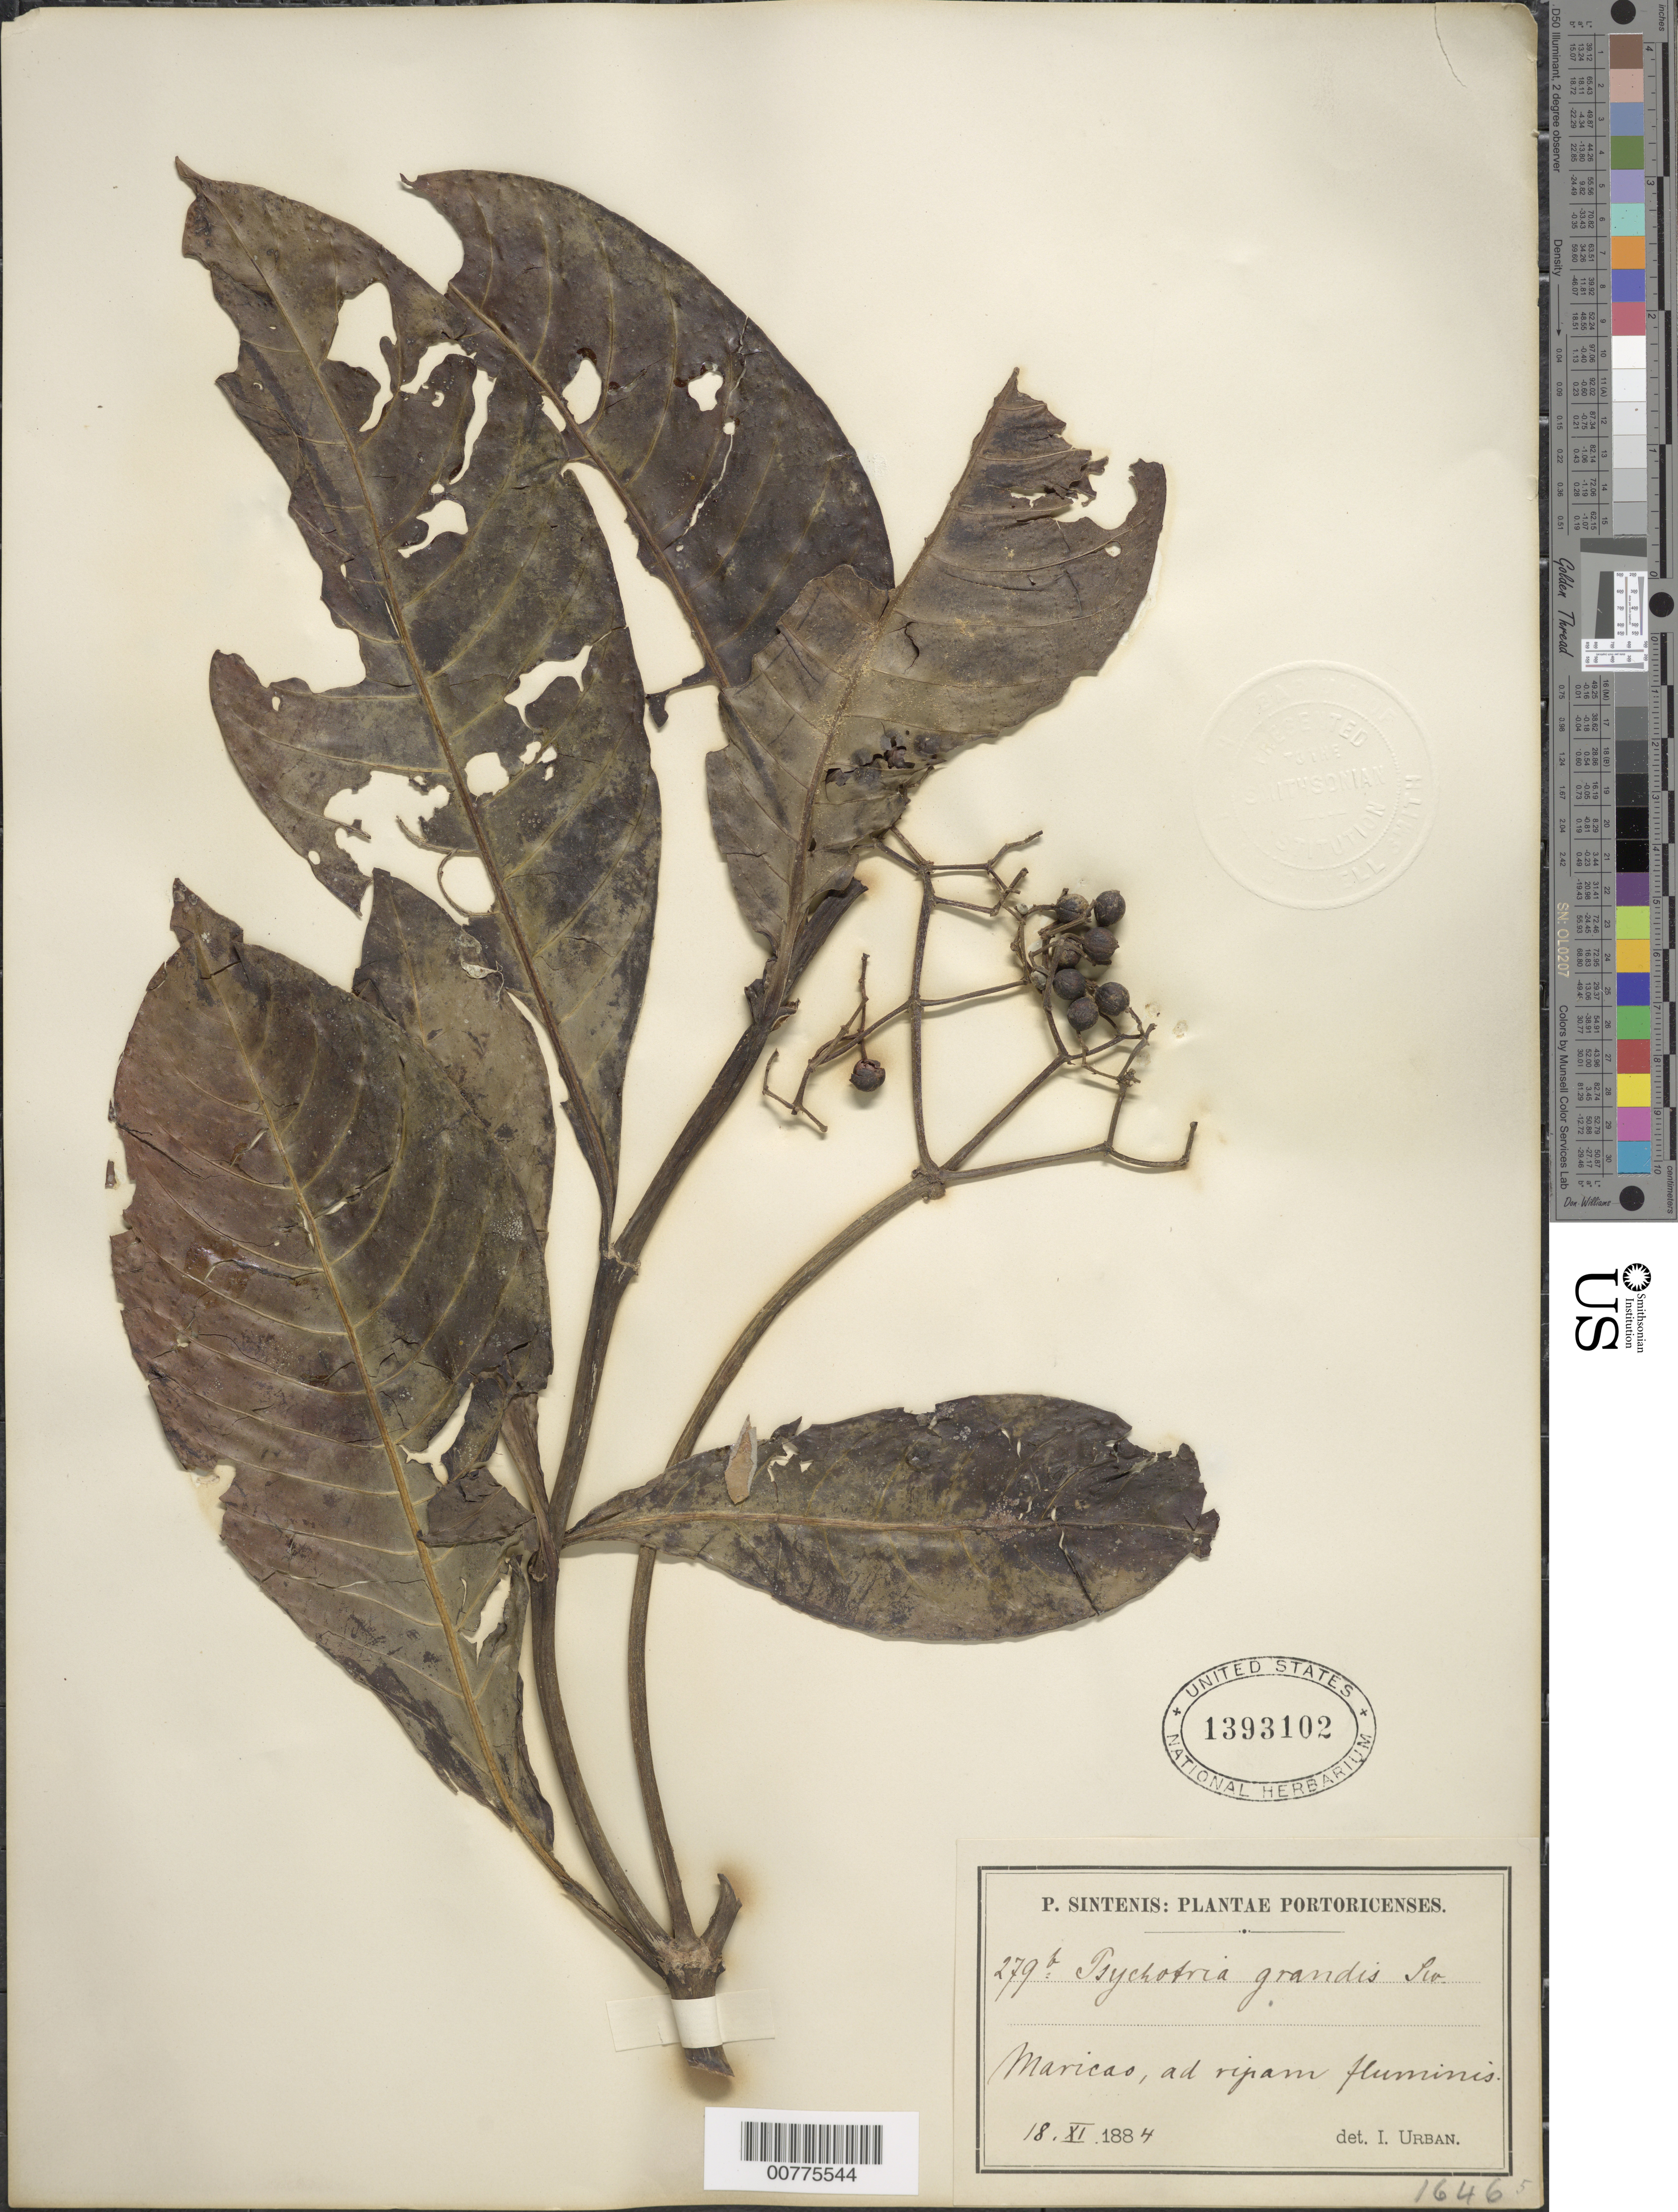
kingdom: Plantae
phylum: Tracheophyta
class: Magnoliopsida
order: Gentianales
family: Rubiaceae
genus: Psychotria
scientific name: Psychotria grandis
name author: Sw.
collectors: P. Sintenis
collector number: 279b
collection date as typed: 18 Nov 1884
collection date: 1884-11-18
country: Puerto Rico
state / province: Maricao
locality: Maricao, ad ripam fluminis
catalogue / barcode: US 1393102